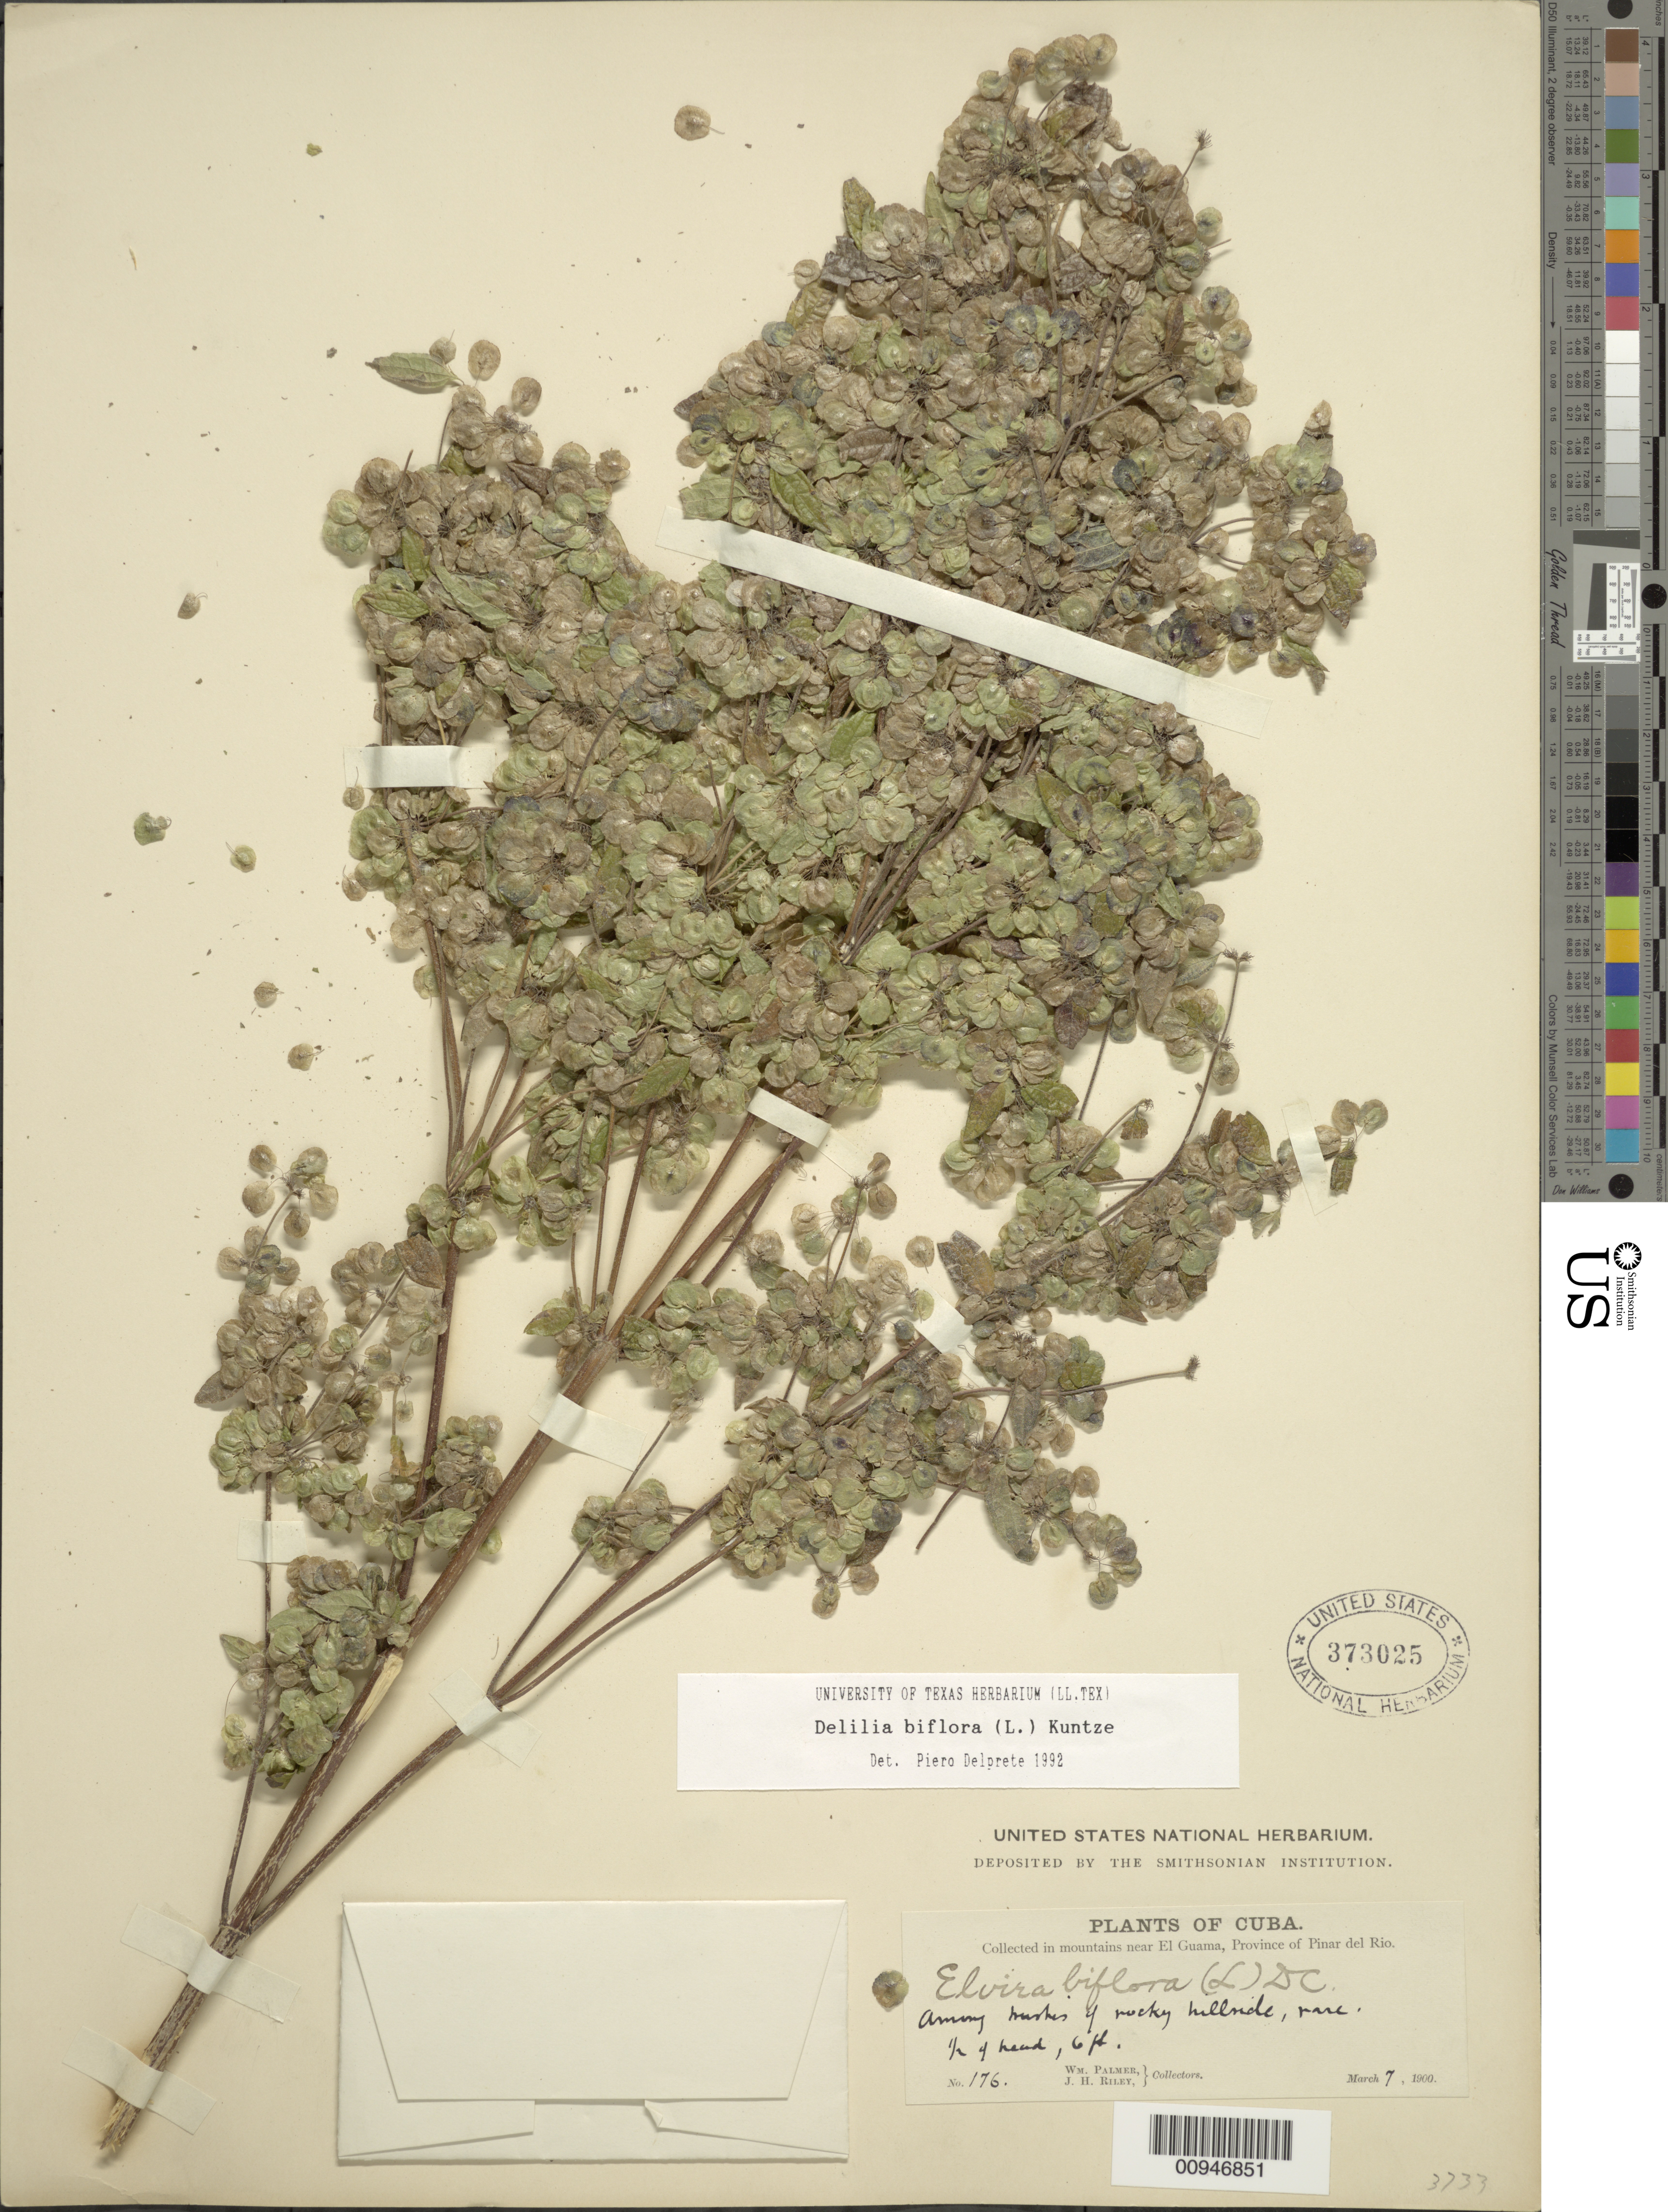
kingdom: Plantae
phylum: Tracheophyta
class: Magnoliopsida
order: Asterales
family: Asteraceae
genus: Delilia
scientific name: Delilia biflora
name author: (L.) Kuntze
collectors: W. Palmer & J. H. Riley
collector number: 176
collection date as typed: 07 Mar 1900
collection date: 1900-03-07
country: Cuba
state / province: Pinar del Rio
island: Cuba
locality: Mountains near El Guama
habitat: Among bushes of rocky hillside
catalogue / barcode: US 373025